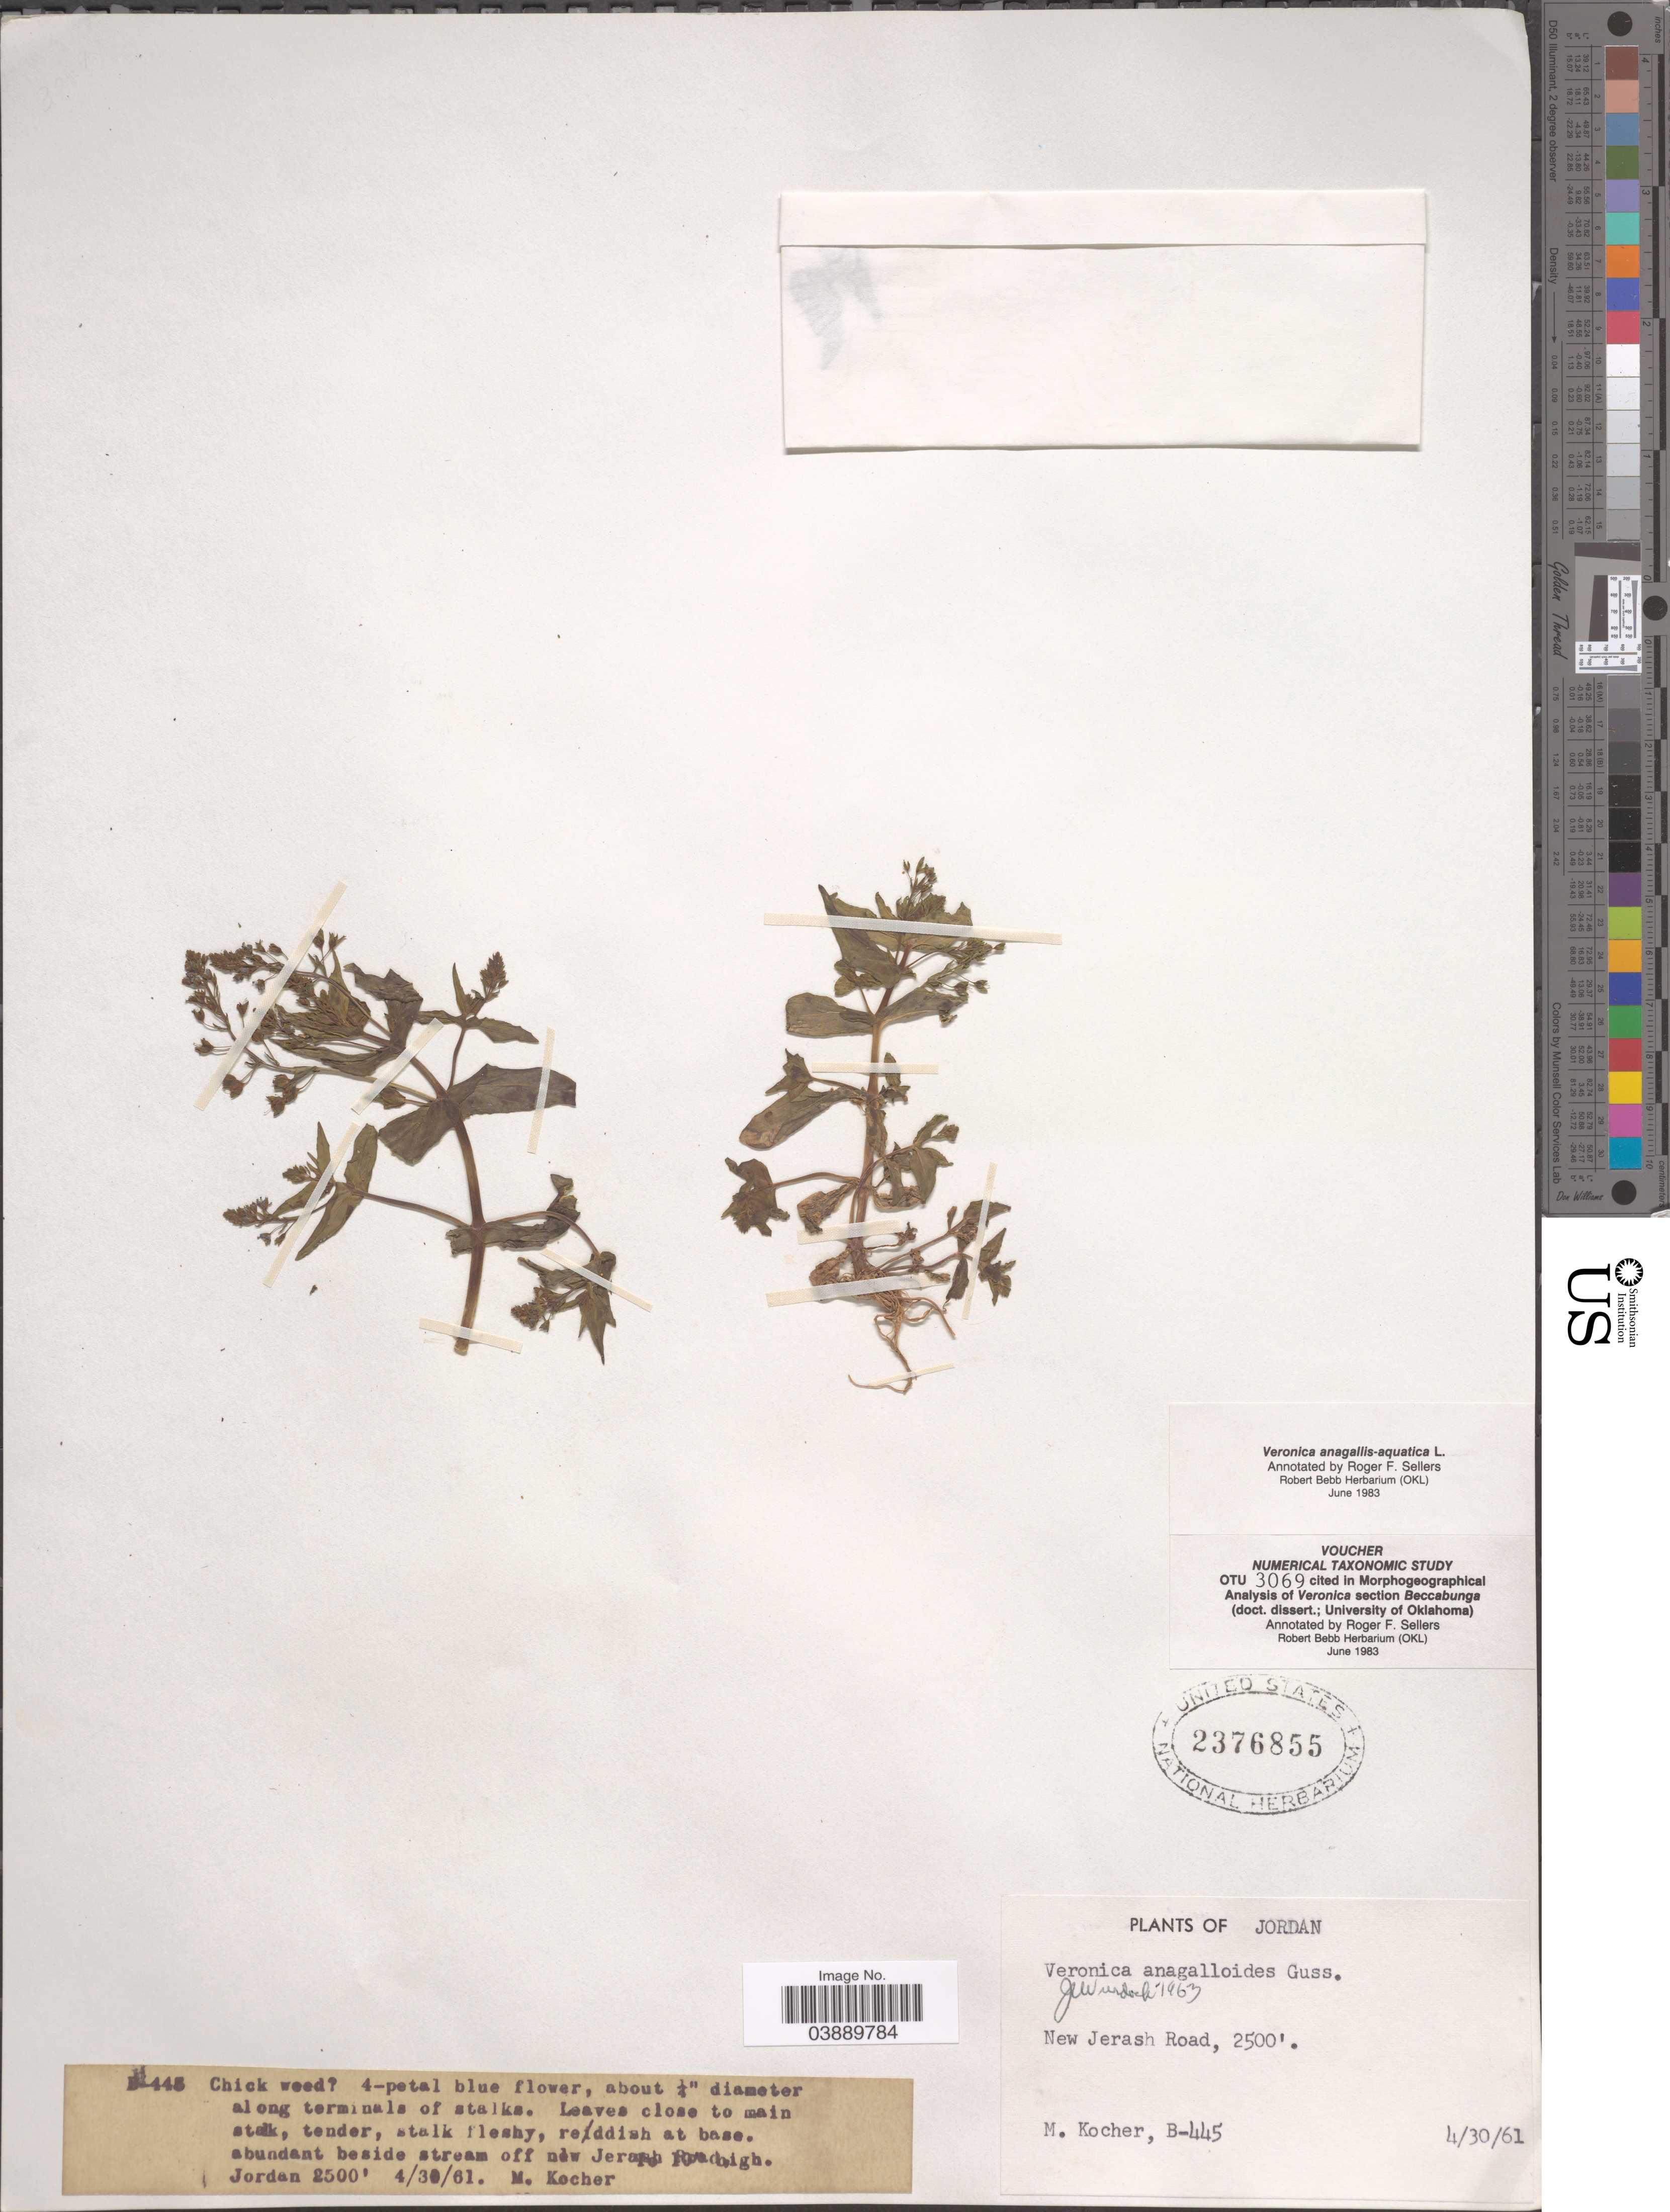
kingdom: Plantae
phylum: Tracheophyta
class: Magnoliopsida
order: Lamiales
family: Plantaginaceae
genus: Veronica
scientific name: Veronica anagallis-aquatica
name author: L.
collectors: M. Kocher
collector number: B445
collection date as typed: Transcribed d/m/y: 30/4/61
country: Jordan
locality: New Jerash Road.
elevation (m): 762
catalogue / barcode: US 2376855